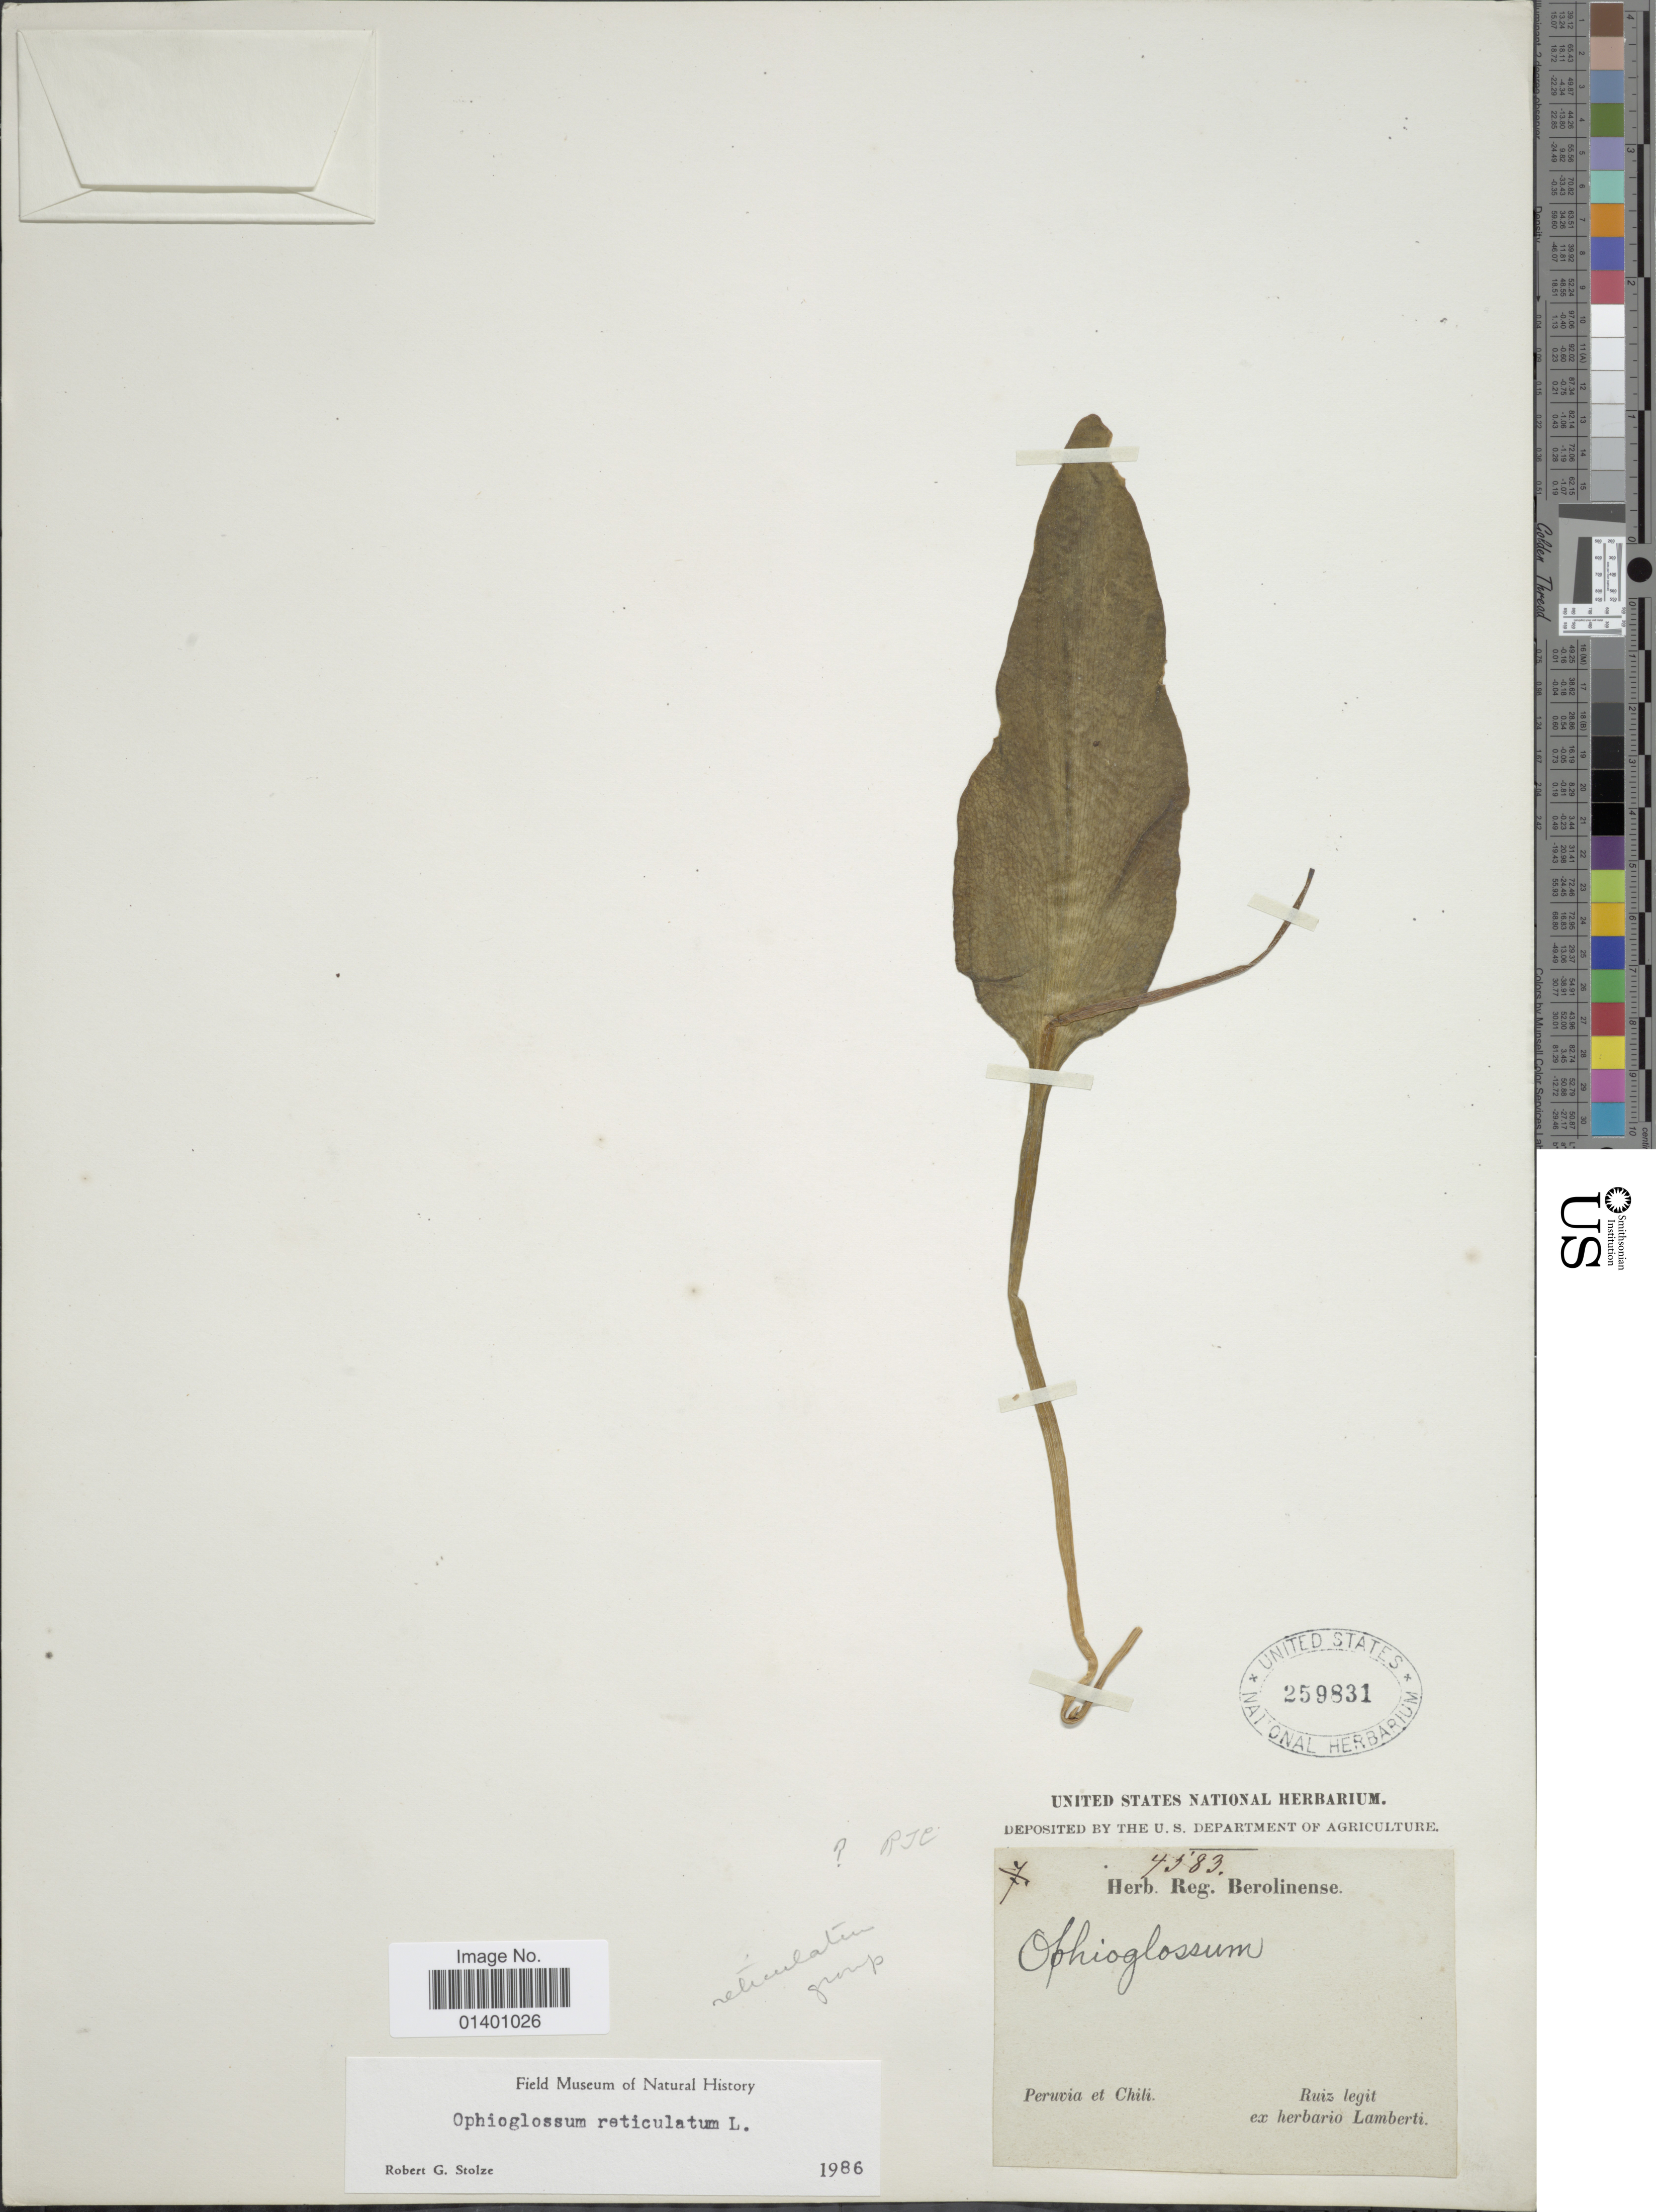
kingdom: Plantae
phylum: Tracheophyta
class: Polypodiopsida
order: Ophioglossales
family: Ophioglossaceae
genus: Ophioglossum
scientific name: Ophioglossum reticulatum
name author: L.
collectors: Ruiz, --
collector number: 4583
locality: Peruvia et Chili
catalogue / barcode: US 259831